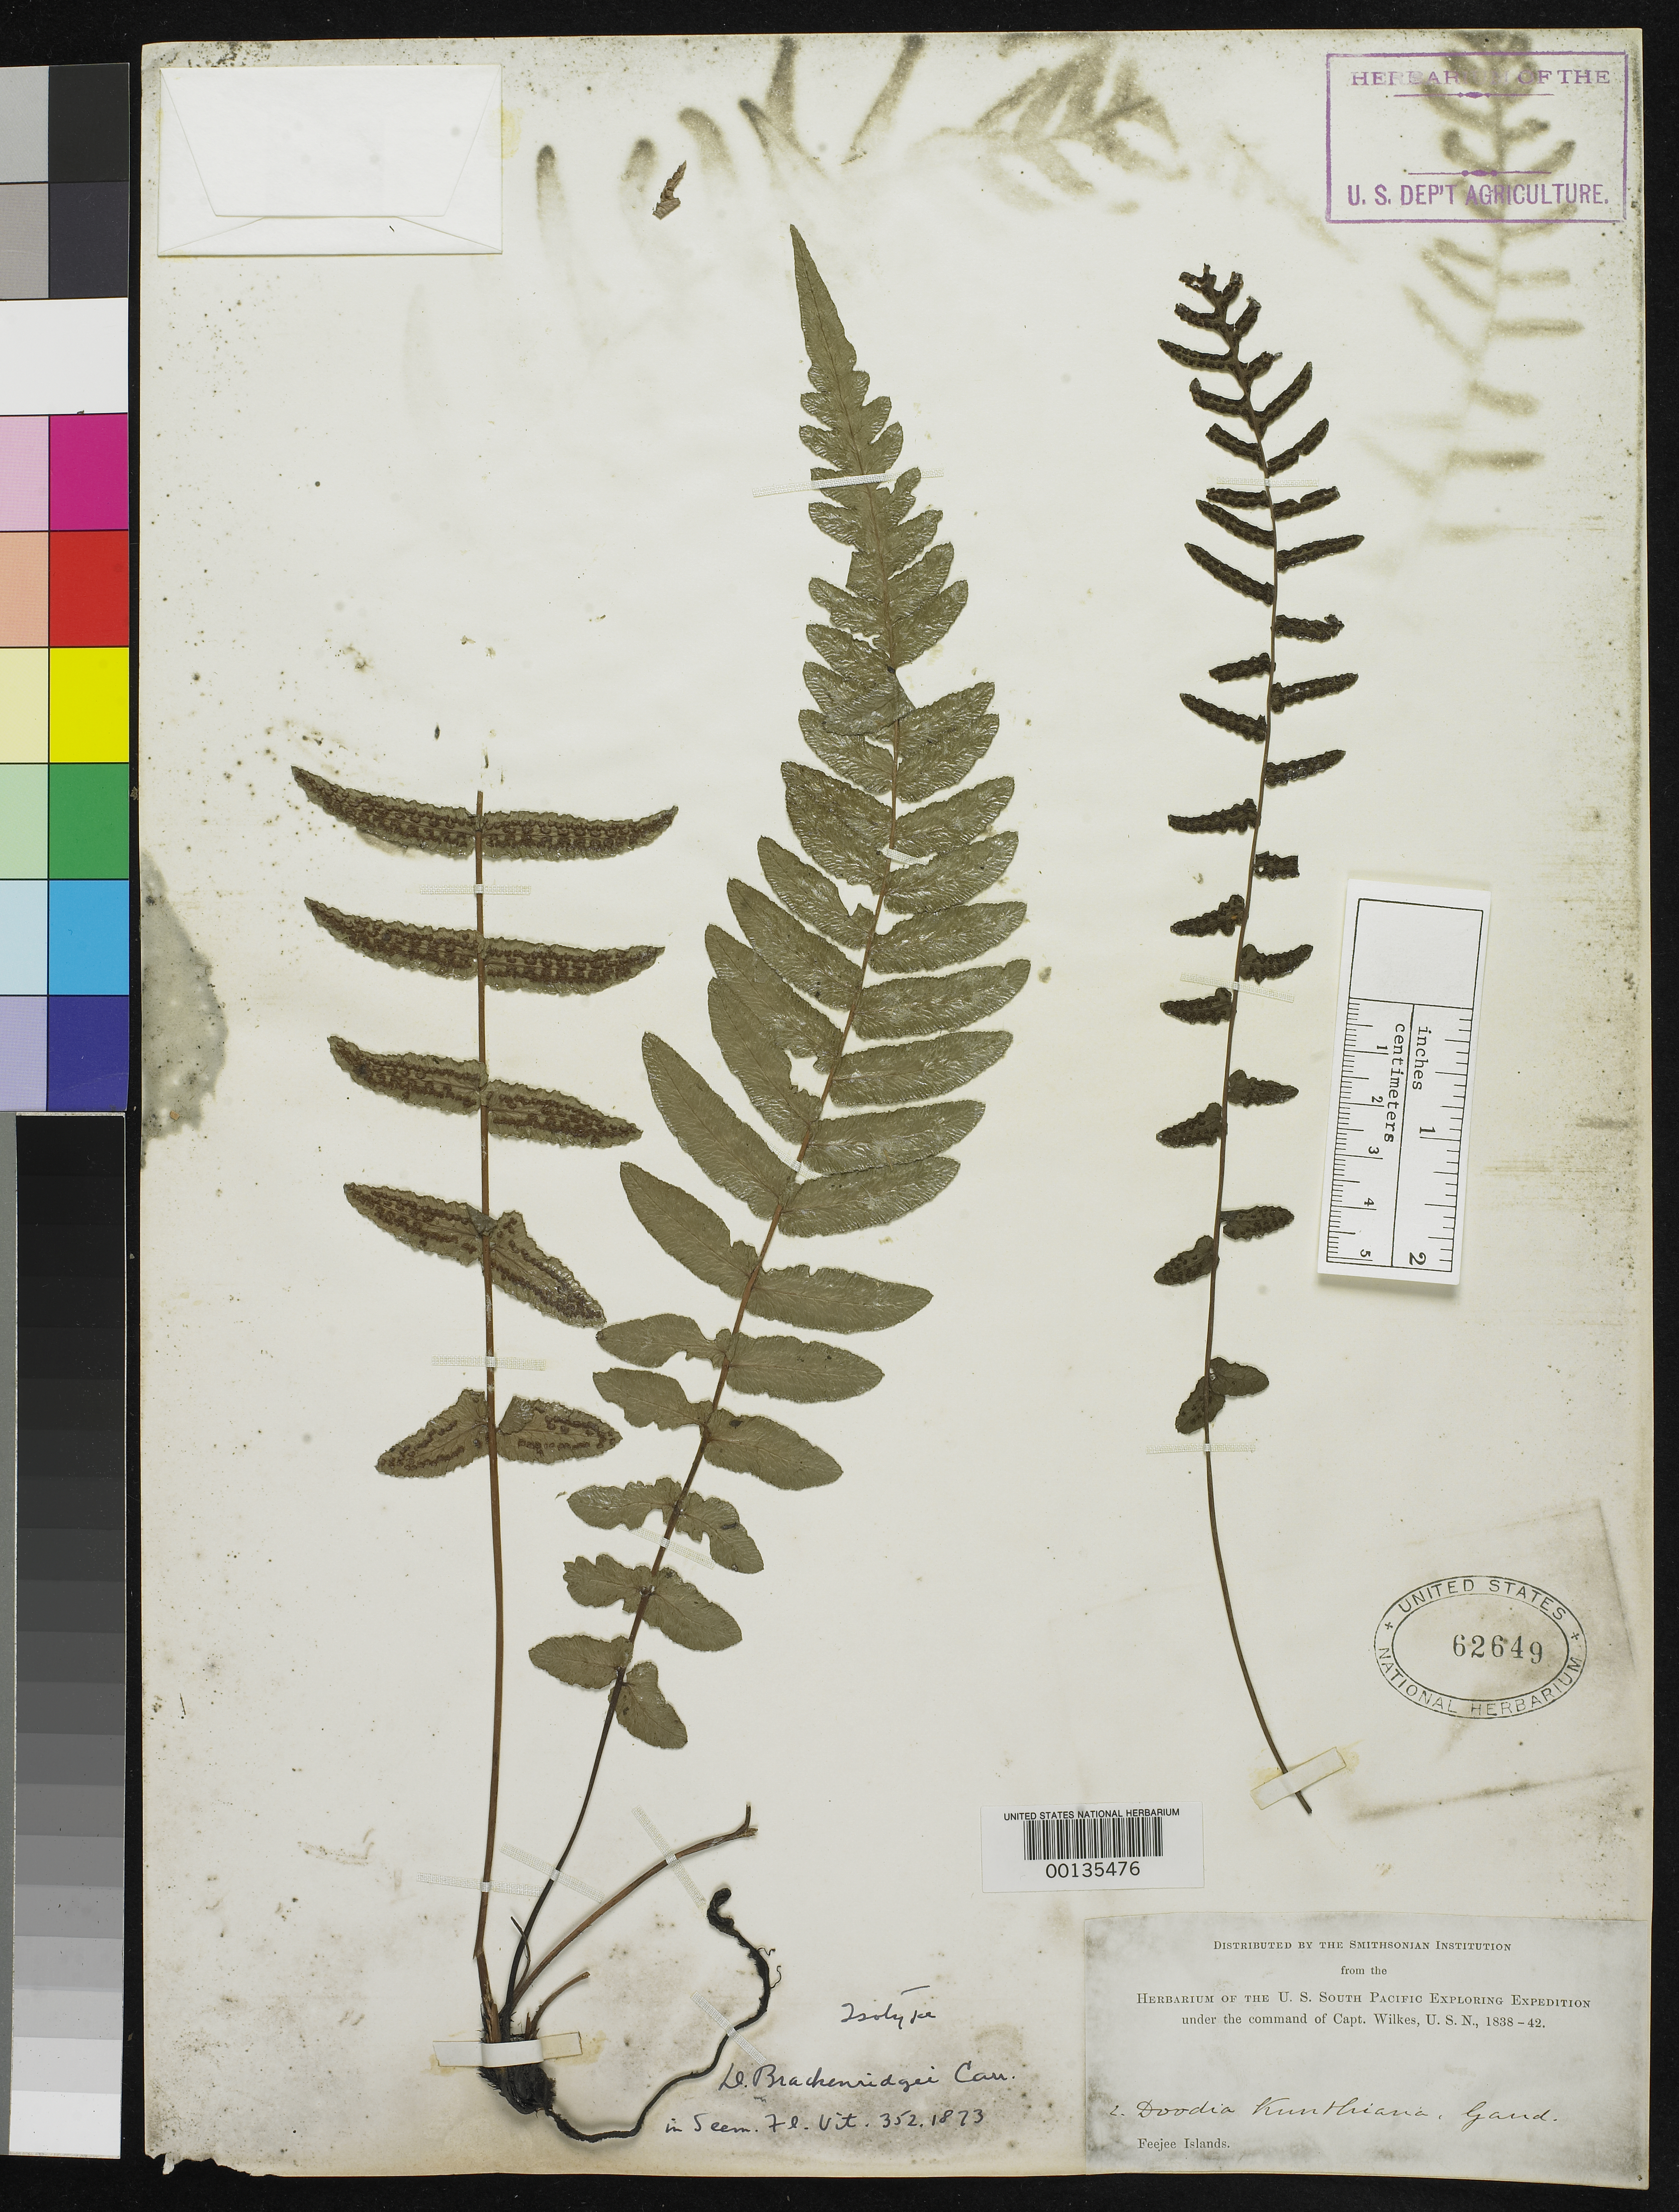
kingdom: Plantae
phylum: Tracheophyta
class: Polypodiopsida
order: Polypodiales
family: Blechnaceae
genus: Doodia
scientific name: Doodia brackenridgei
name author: Carrière in Seem.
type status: Type Collection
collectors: Wilkes Explor. Exped.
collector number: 2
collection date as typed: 1838 to -- --- 1842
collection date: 1838/1842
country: Fiji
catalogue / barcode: US 62649